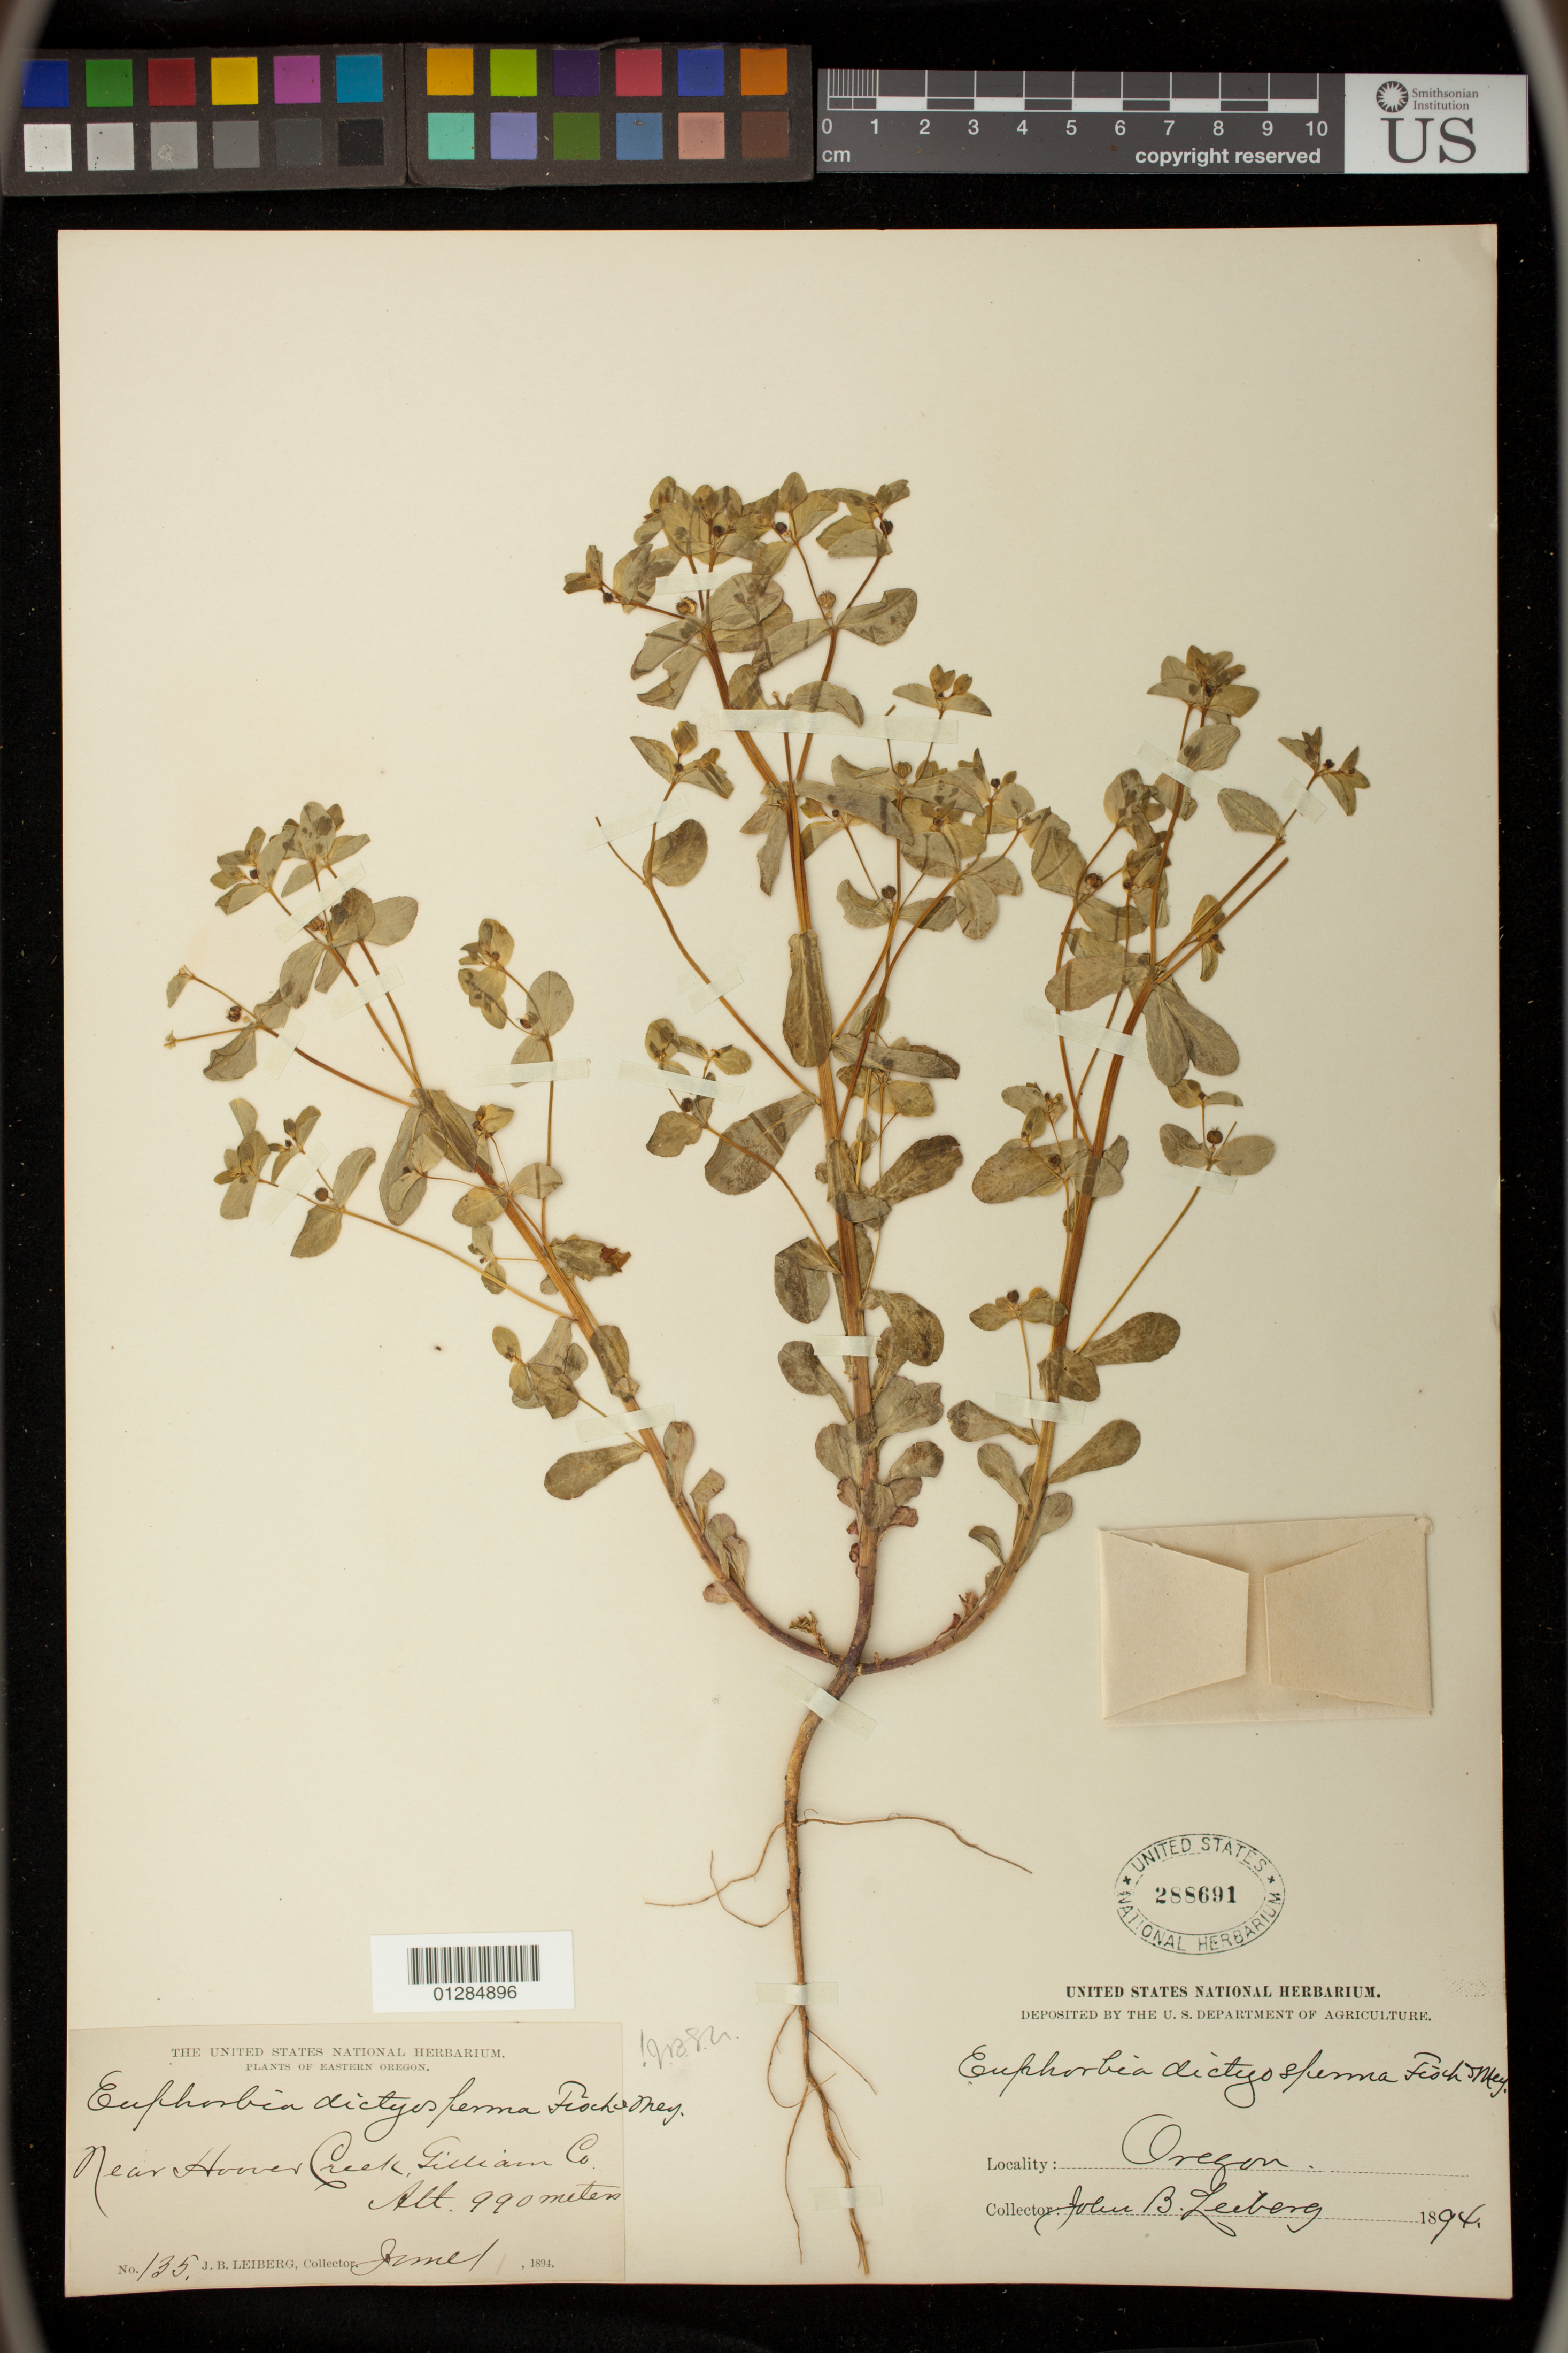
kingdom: Plantae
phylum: Tracheophyta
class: Magnoliopsida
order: Malpighiales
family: Euphorbiaceae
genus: Euphorbia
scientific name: Euphorbia spathulata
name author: Lam.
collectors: J. B. Leiberg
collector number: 135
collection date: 1894-06-01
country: United States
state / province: Oregon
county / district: Gilliam County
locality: Near Hoover Creek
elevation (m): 990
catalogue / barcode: US 288691